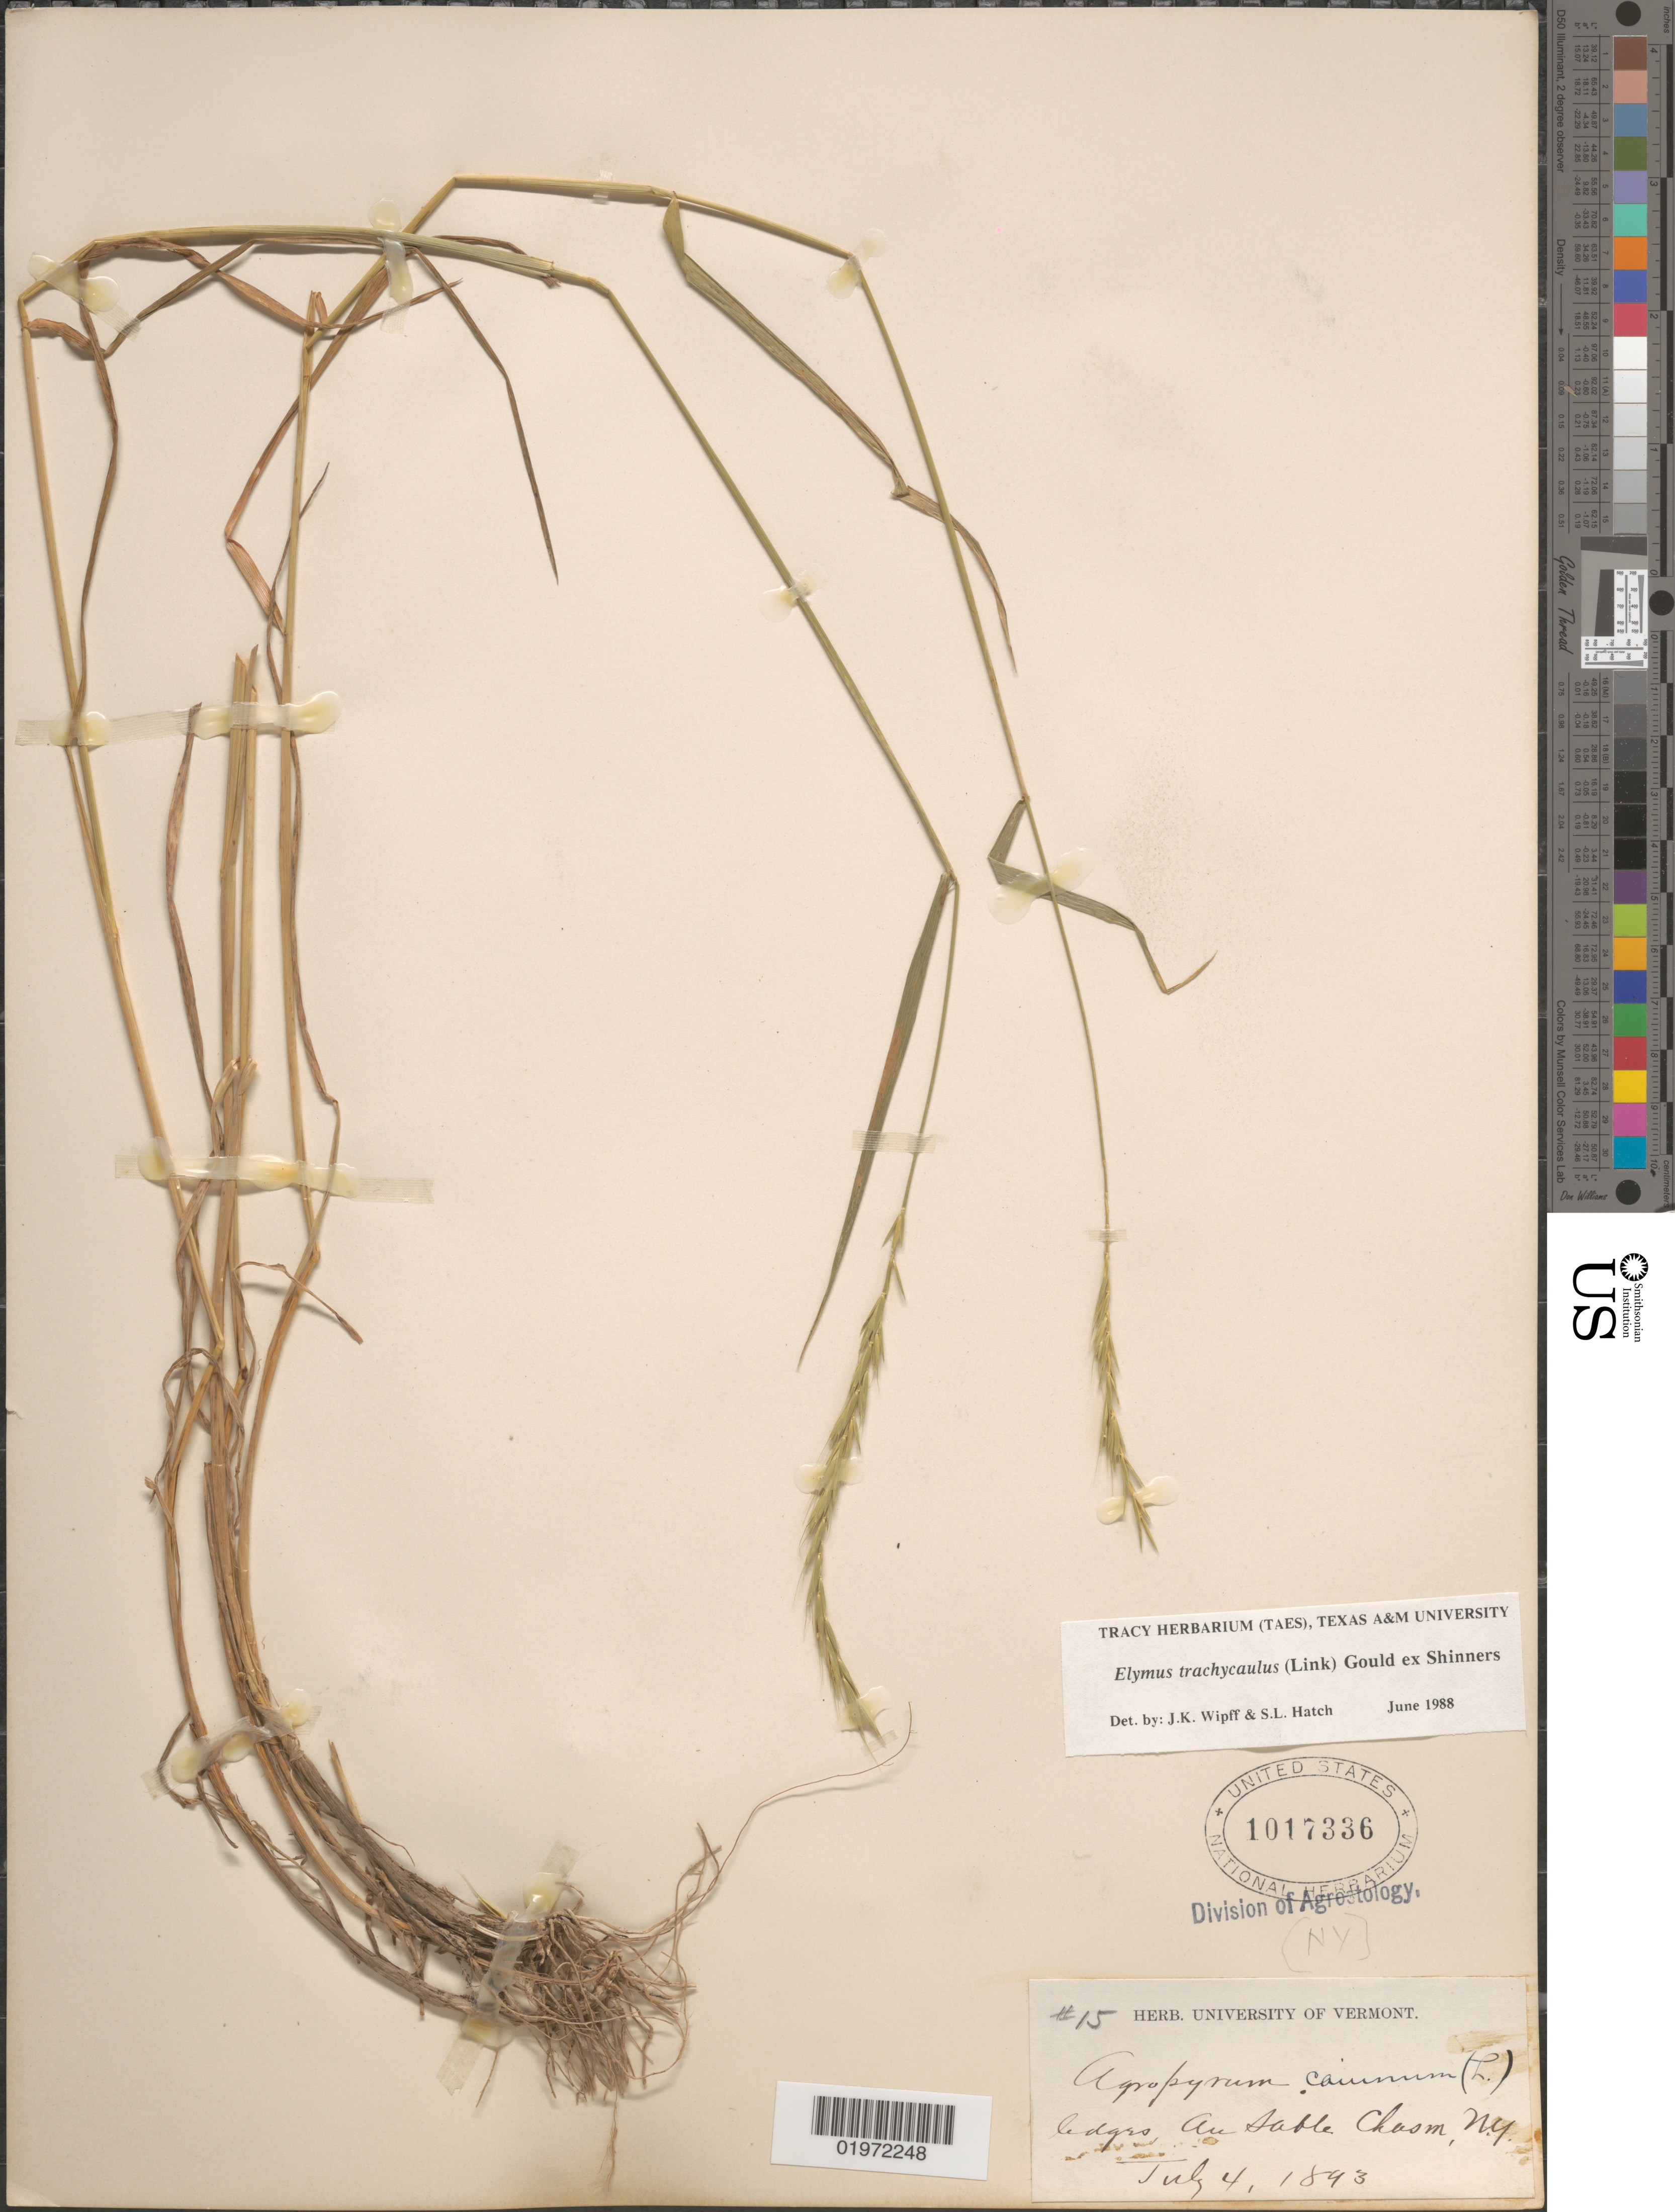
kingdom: Plantae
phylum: Tracheophyta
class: Liliopsida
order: Poales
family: Poaceae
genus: Elymus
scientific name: Elymus trachycaulus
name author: (Link) Gould ex Shinners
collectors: University of Vermont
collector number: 15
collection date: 1893-07-04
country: United States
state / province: New York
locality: Ledges On Ausable Chasm.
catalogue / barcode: US 1017336